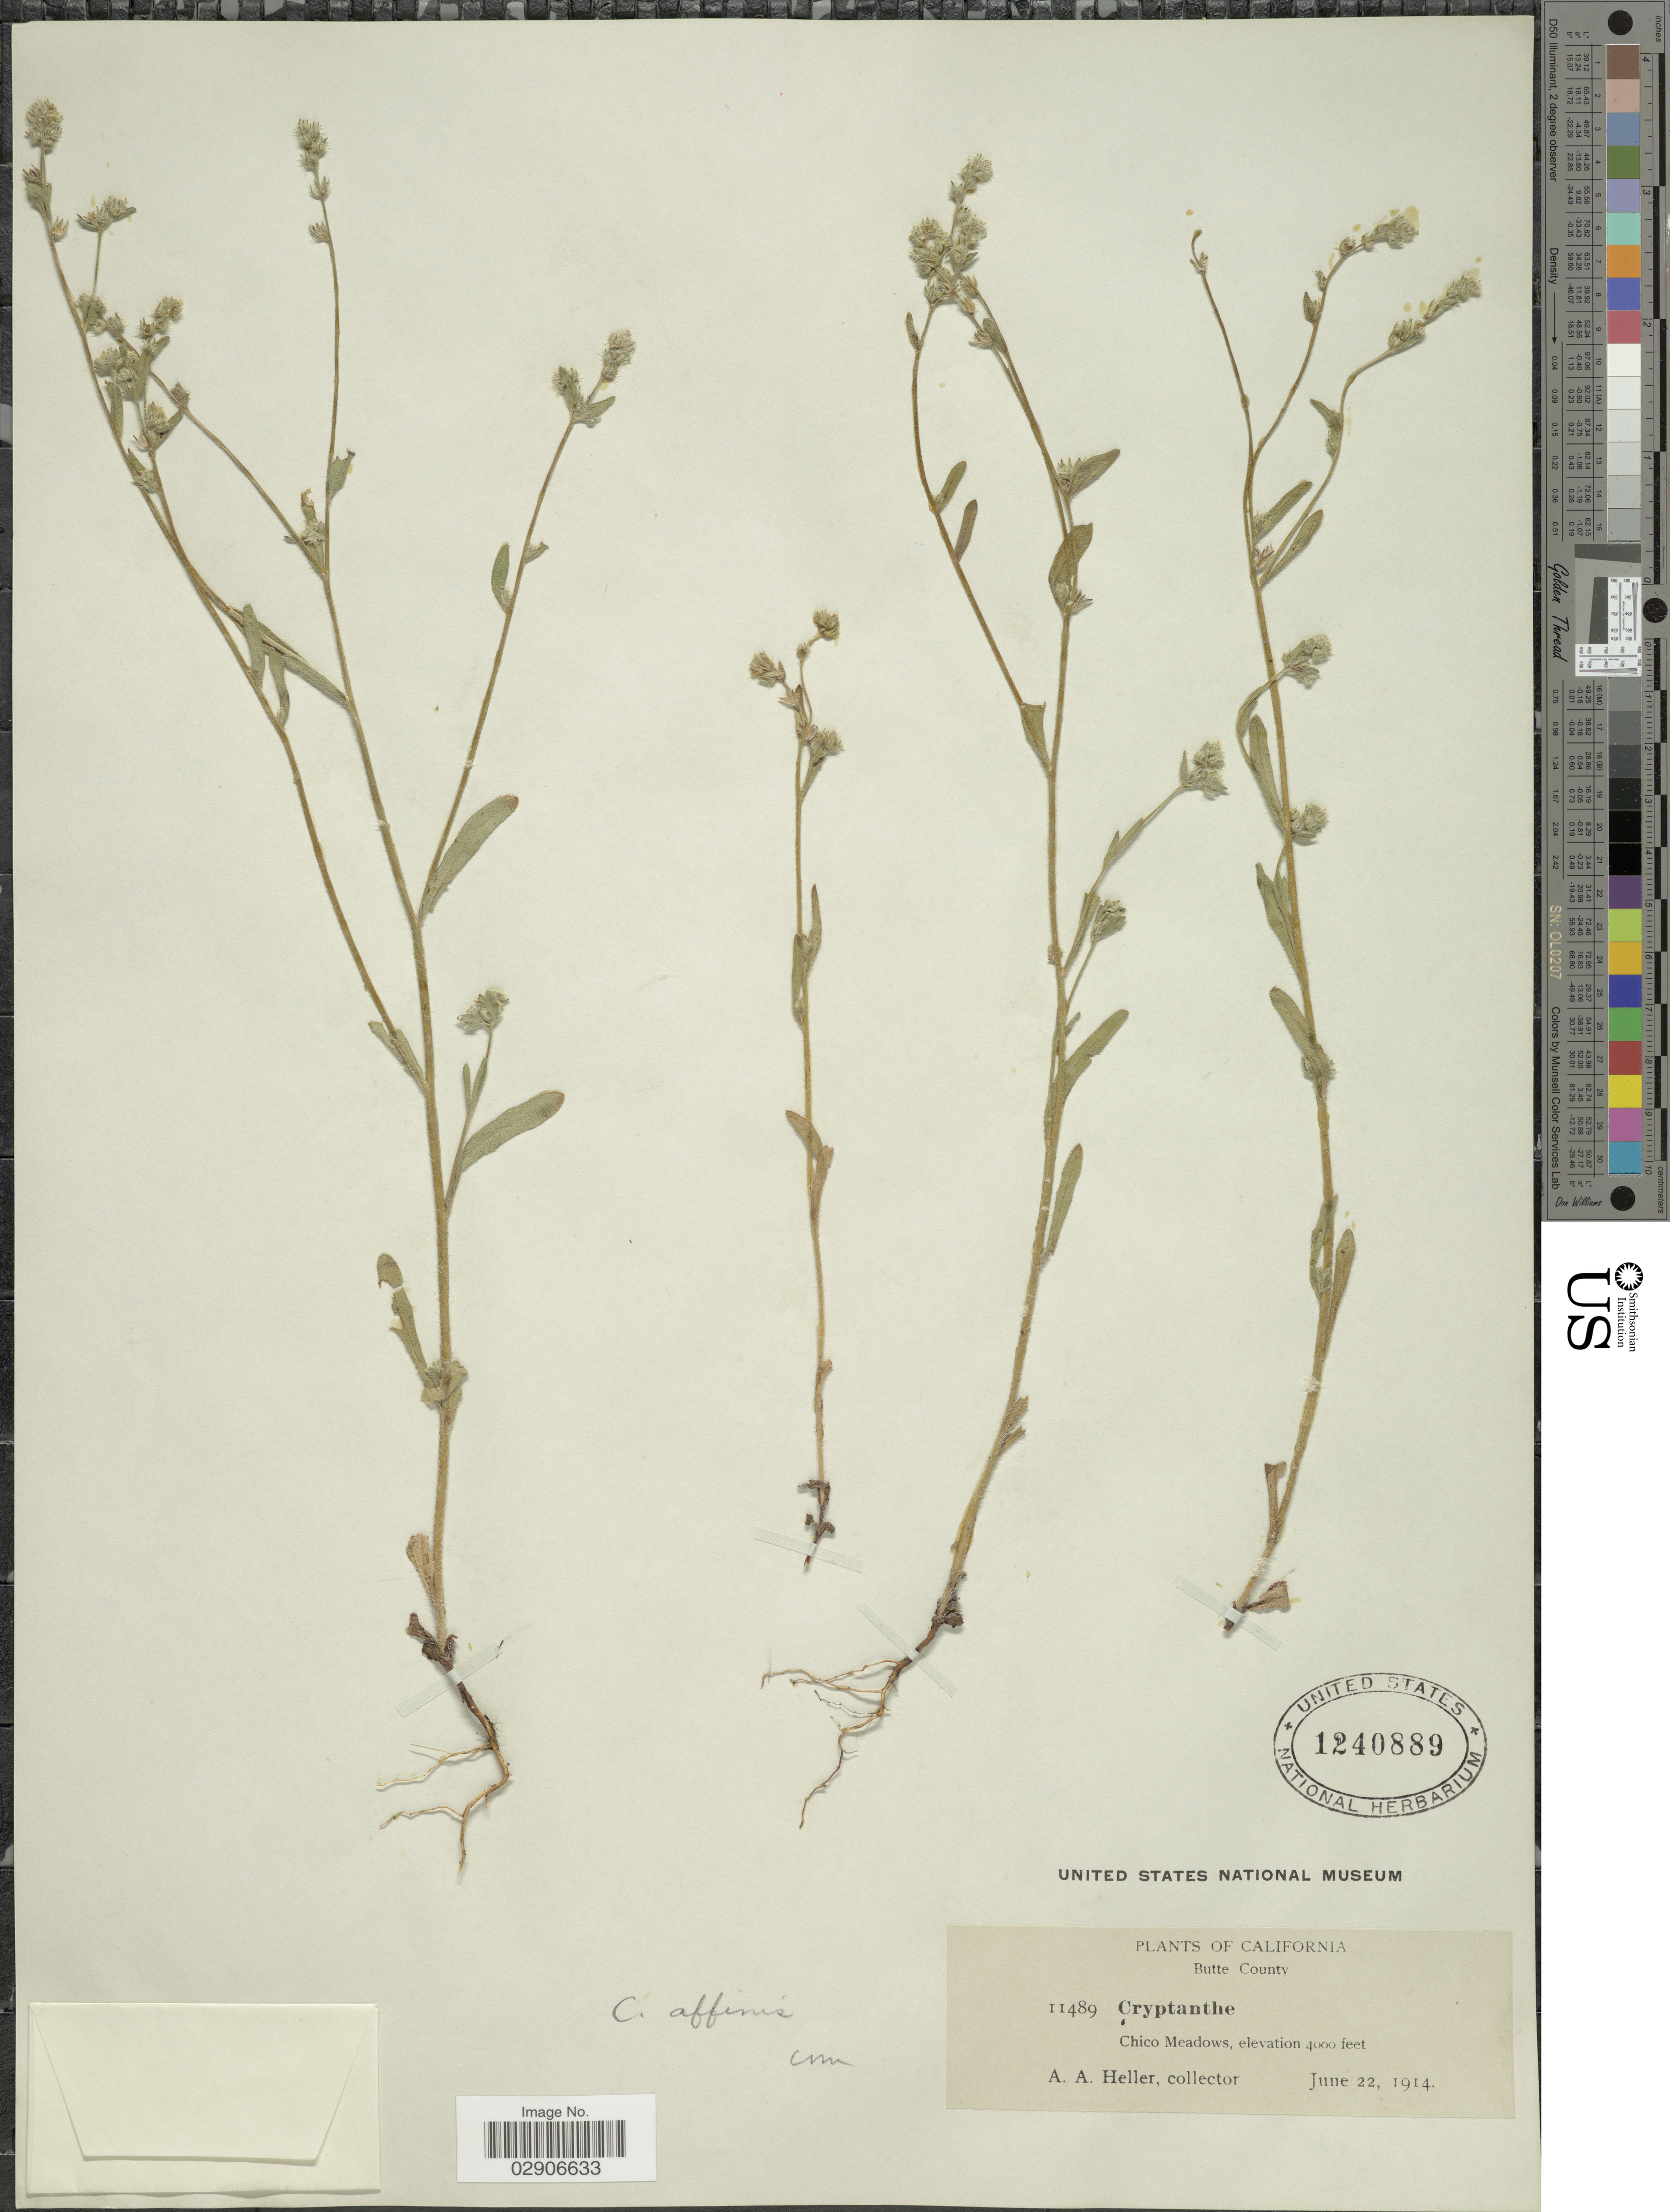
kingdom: Plantae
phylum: Tracheophyta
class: Magnoliopsida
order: Boraginales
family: Boraginaceae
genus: Cryptantha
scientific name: Cryptantha affinis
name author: (A. Gray) Greene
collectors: A. A. Heller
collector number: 11489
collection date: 1914-06-22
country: United States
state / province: California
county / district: Butte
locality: Chico Meadows, California, Butte County.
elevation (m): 1219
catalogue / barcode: US 1240889